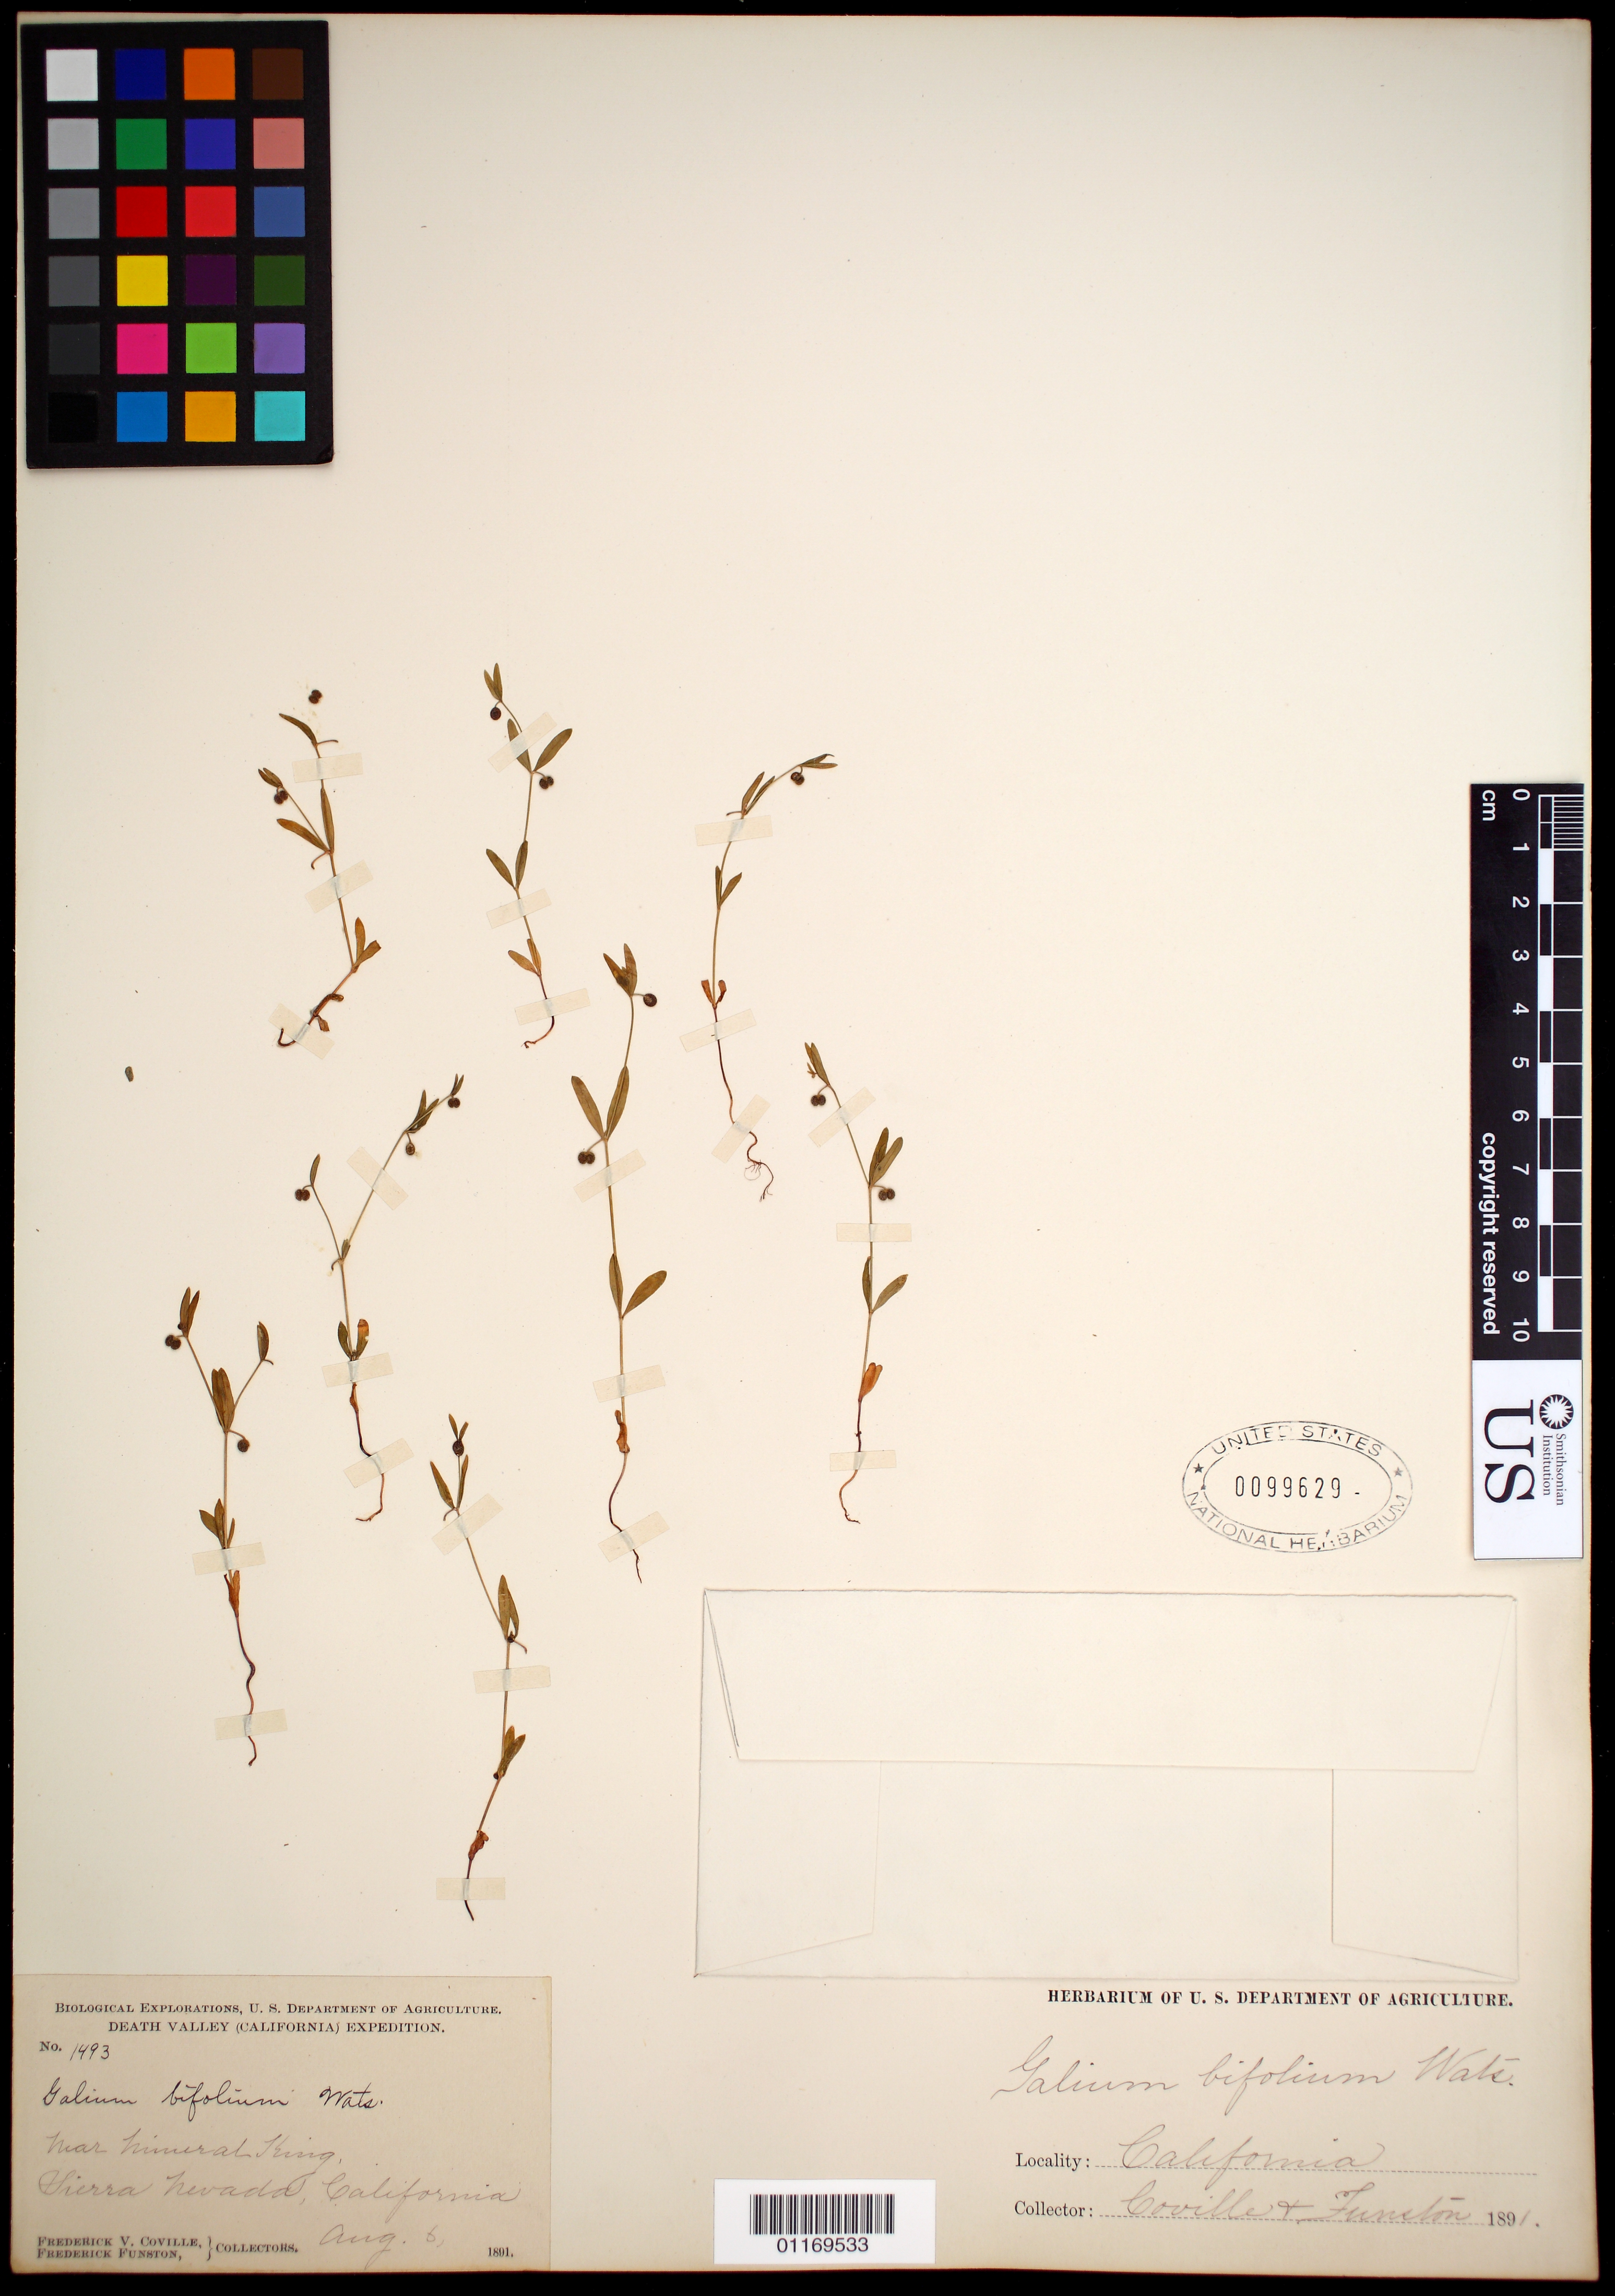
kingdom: Plantae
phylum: Tracheophyta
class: Magnoliopsida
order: Gentianales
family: Rubiaceae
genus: Galium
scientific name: Galium bifolium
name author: S. Watson in C. King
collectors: F. V. Coville & F. Funston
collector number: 1493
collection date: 1891-08-06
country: United States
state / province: California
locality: near Mineral King, Sierra Nevada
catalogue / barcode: US 99629